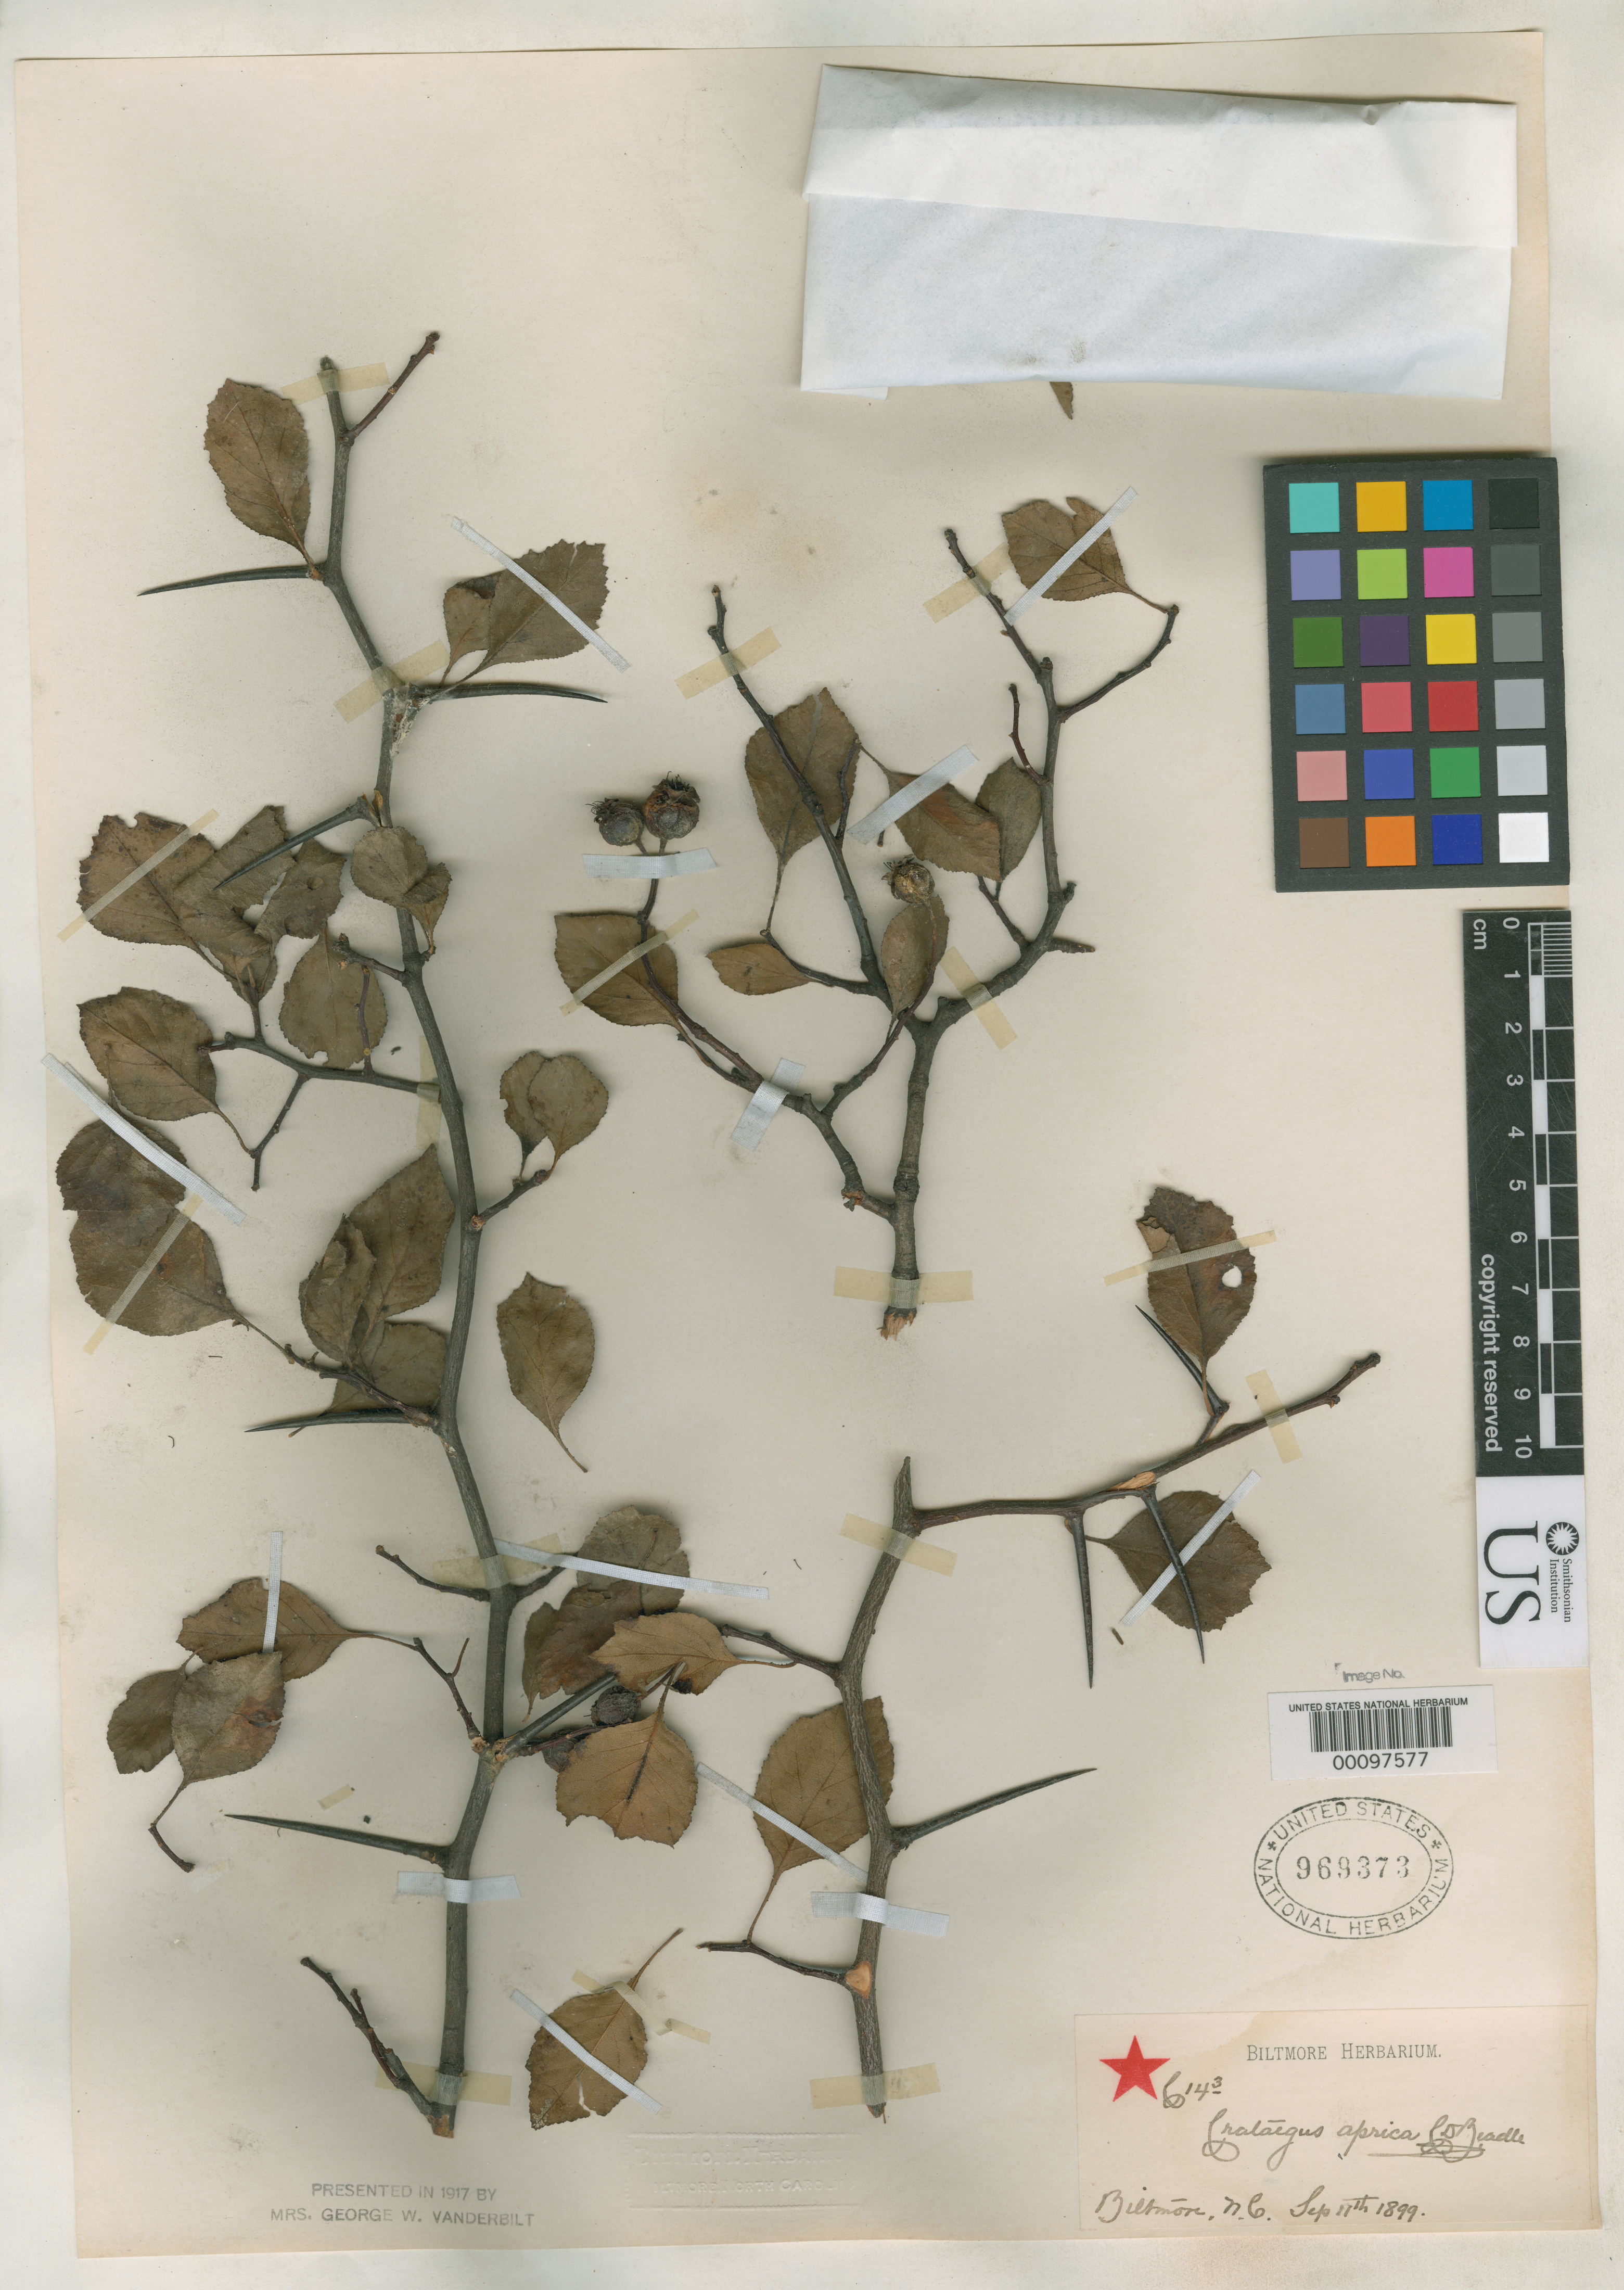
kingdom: Plantae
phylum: Tracheophyta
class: Magnoliopsida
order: Rosales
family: Rosaceae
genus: Crataegus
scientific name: Crataegus aprica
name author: Beadle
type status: Type Collection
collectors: ex herb. Biltmore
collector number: C 14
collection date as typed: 11 Sep 1899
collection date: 1899-09-11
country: United States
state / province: North Carolina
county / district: Buncombe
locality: Biltmore.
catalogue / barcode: US 969373